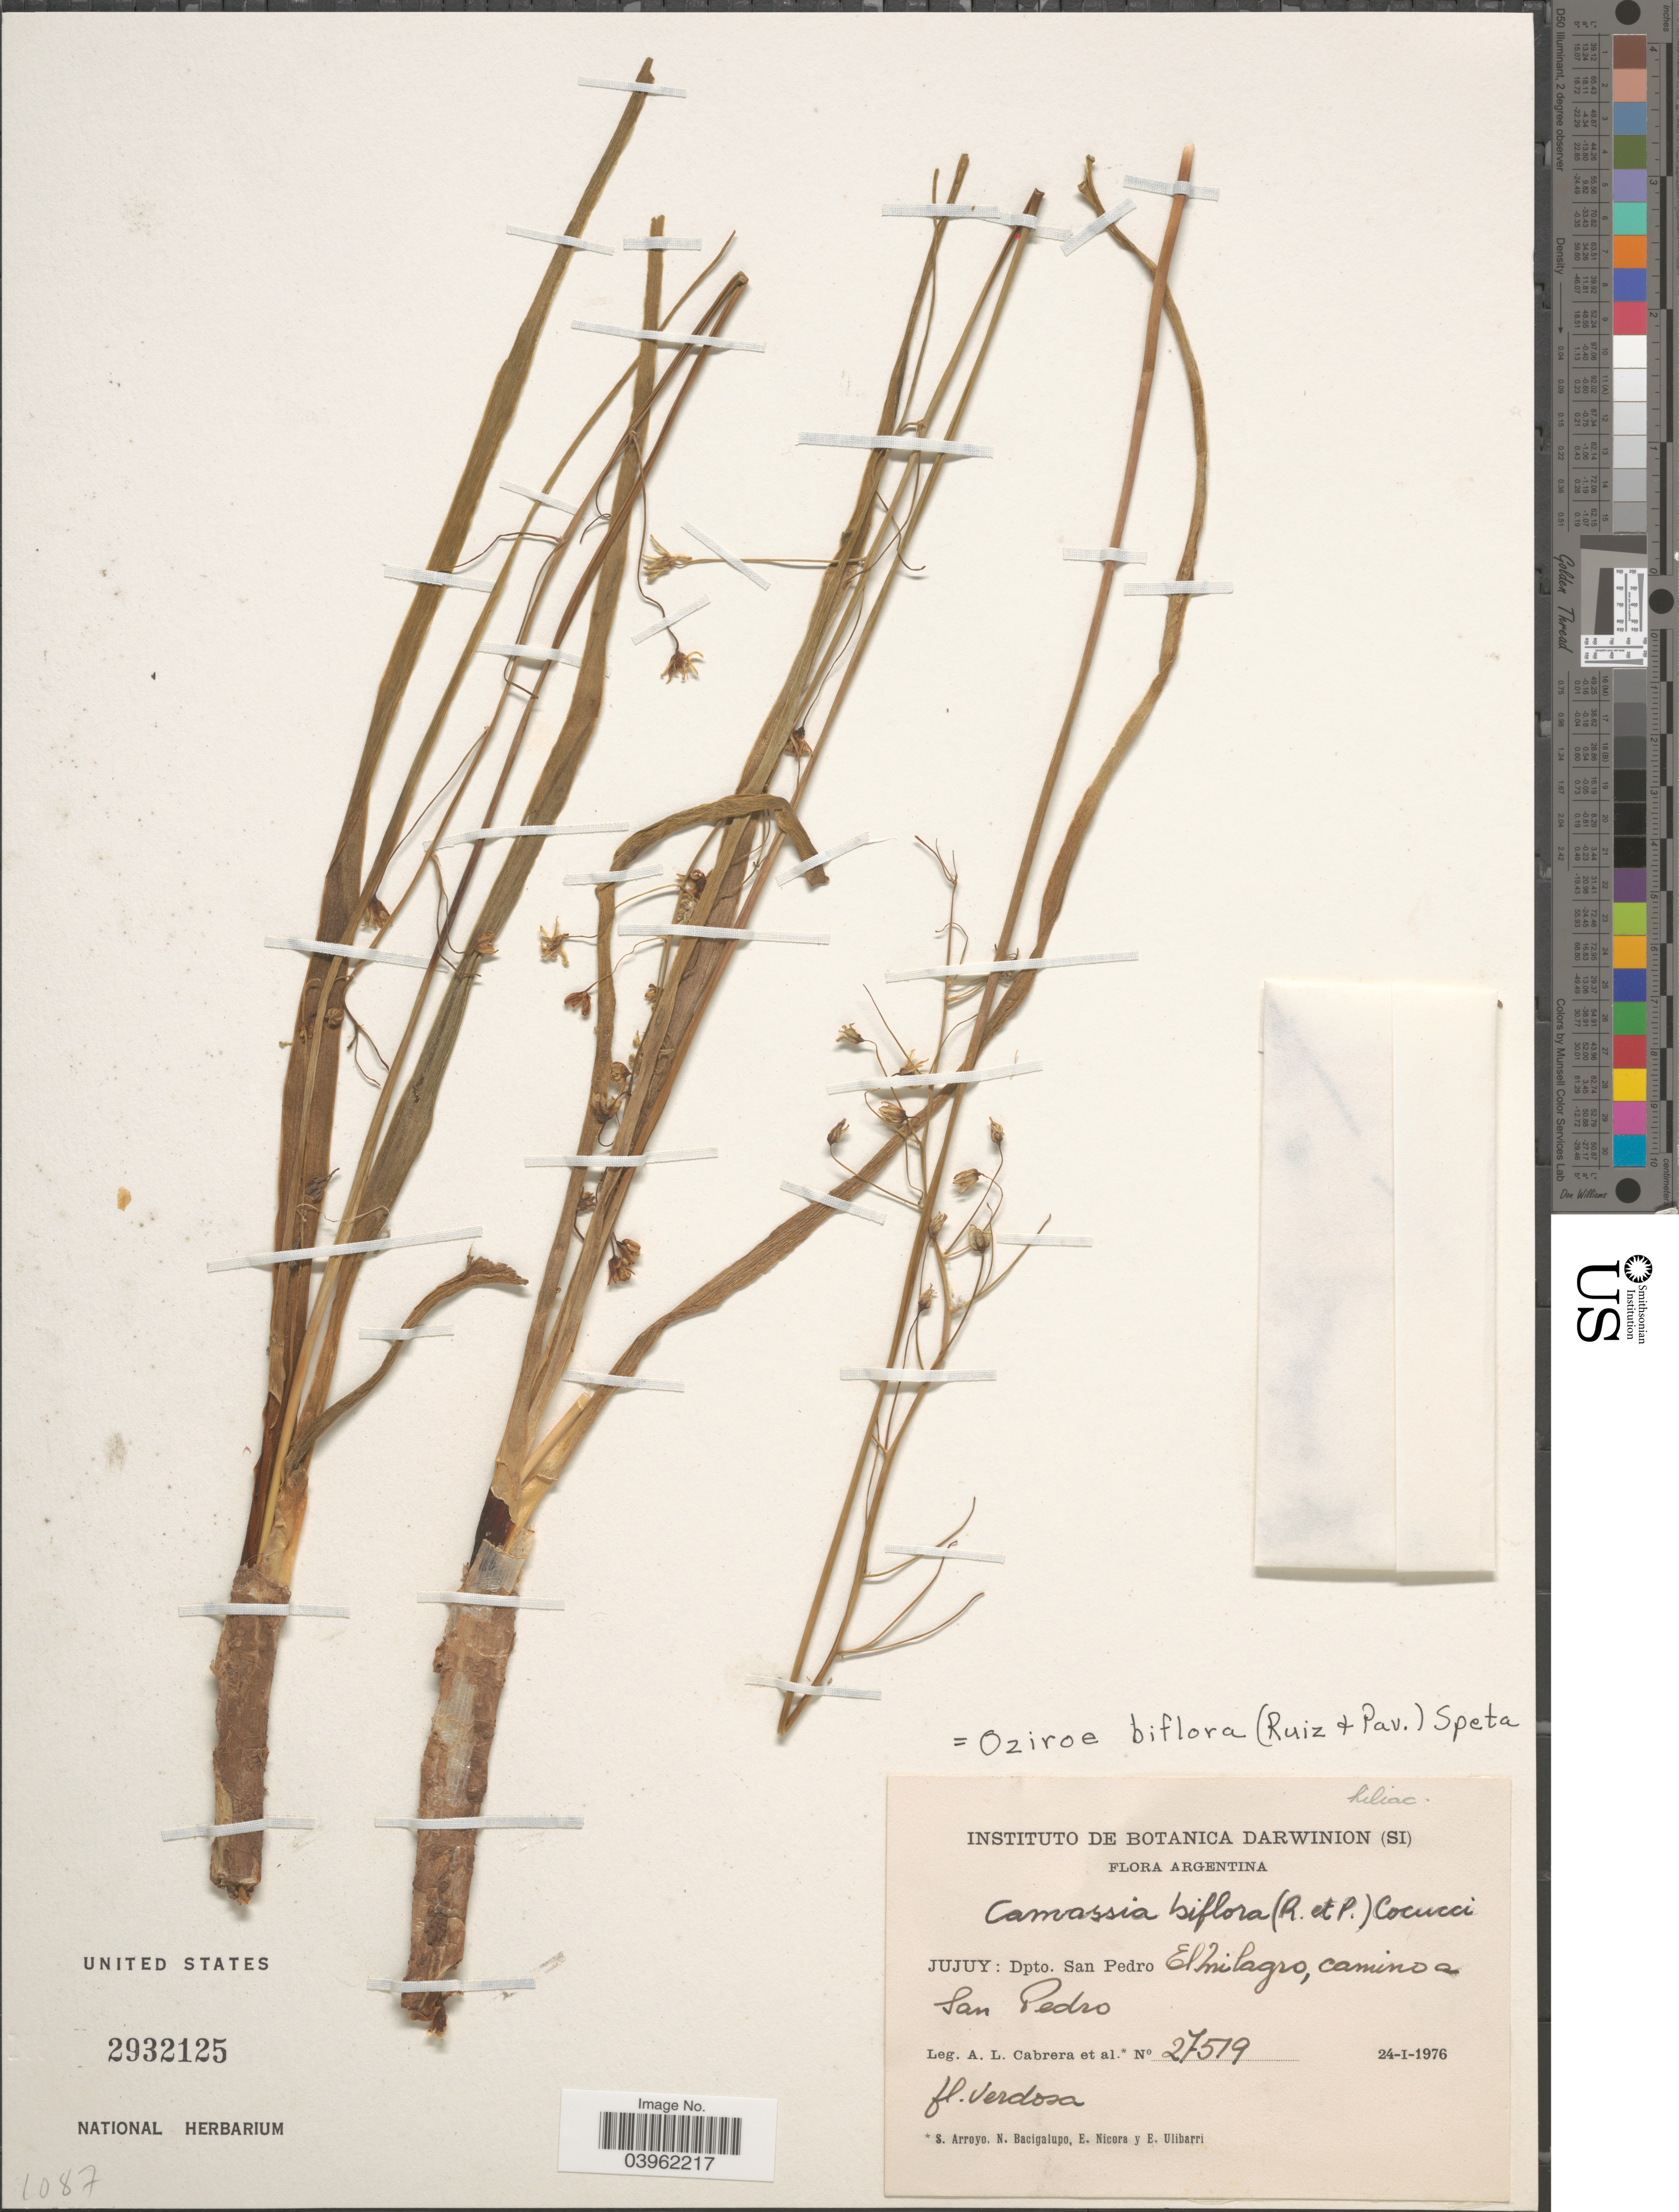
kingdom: Plantae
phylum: Tracheophyta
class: Liliopsida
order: Asparagales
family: Asparagaceae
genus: Oziroe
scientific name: Oziroë biflora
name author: (Ruiz & Pav.) Speta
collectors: A. L. Cabrera, Arroyo, S., N. M. Bacigalupo, E. Nicora & E. Ulibarri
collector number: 27519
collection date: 1976-01-24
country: Argentina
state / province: Jujuy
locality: Dpto. San Pedro. El milagro, camino a San Pedro.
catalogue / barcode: US 2932152